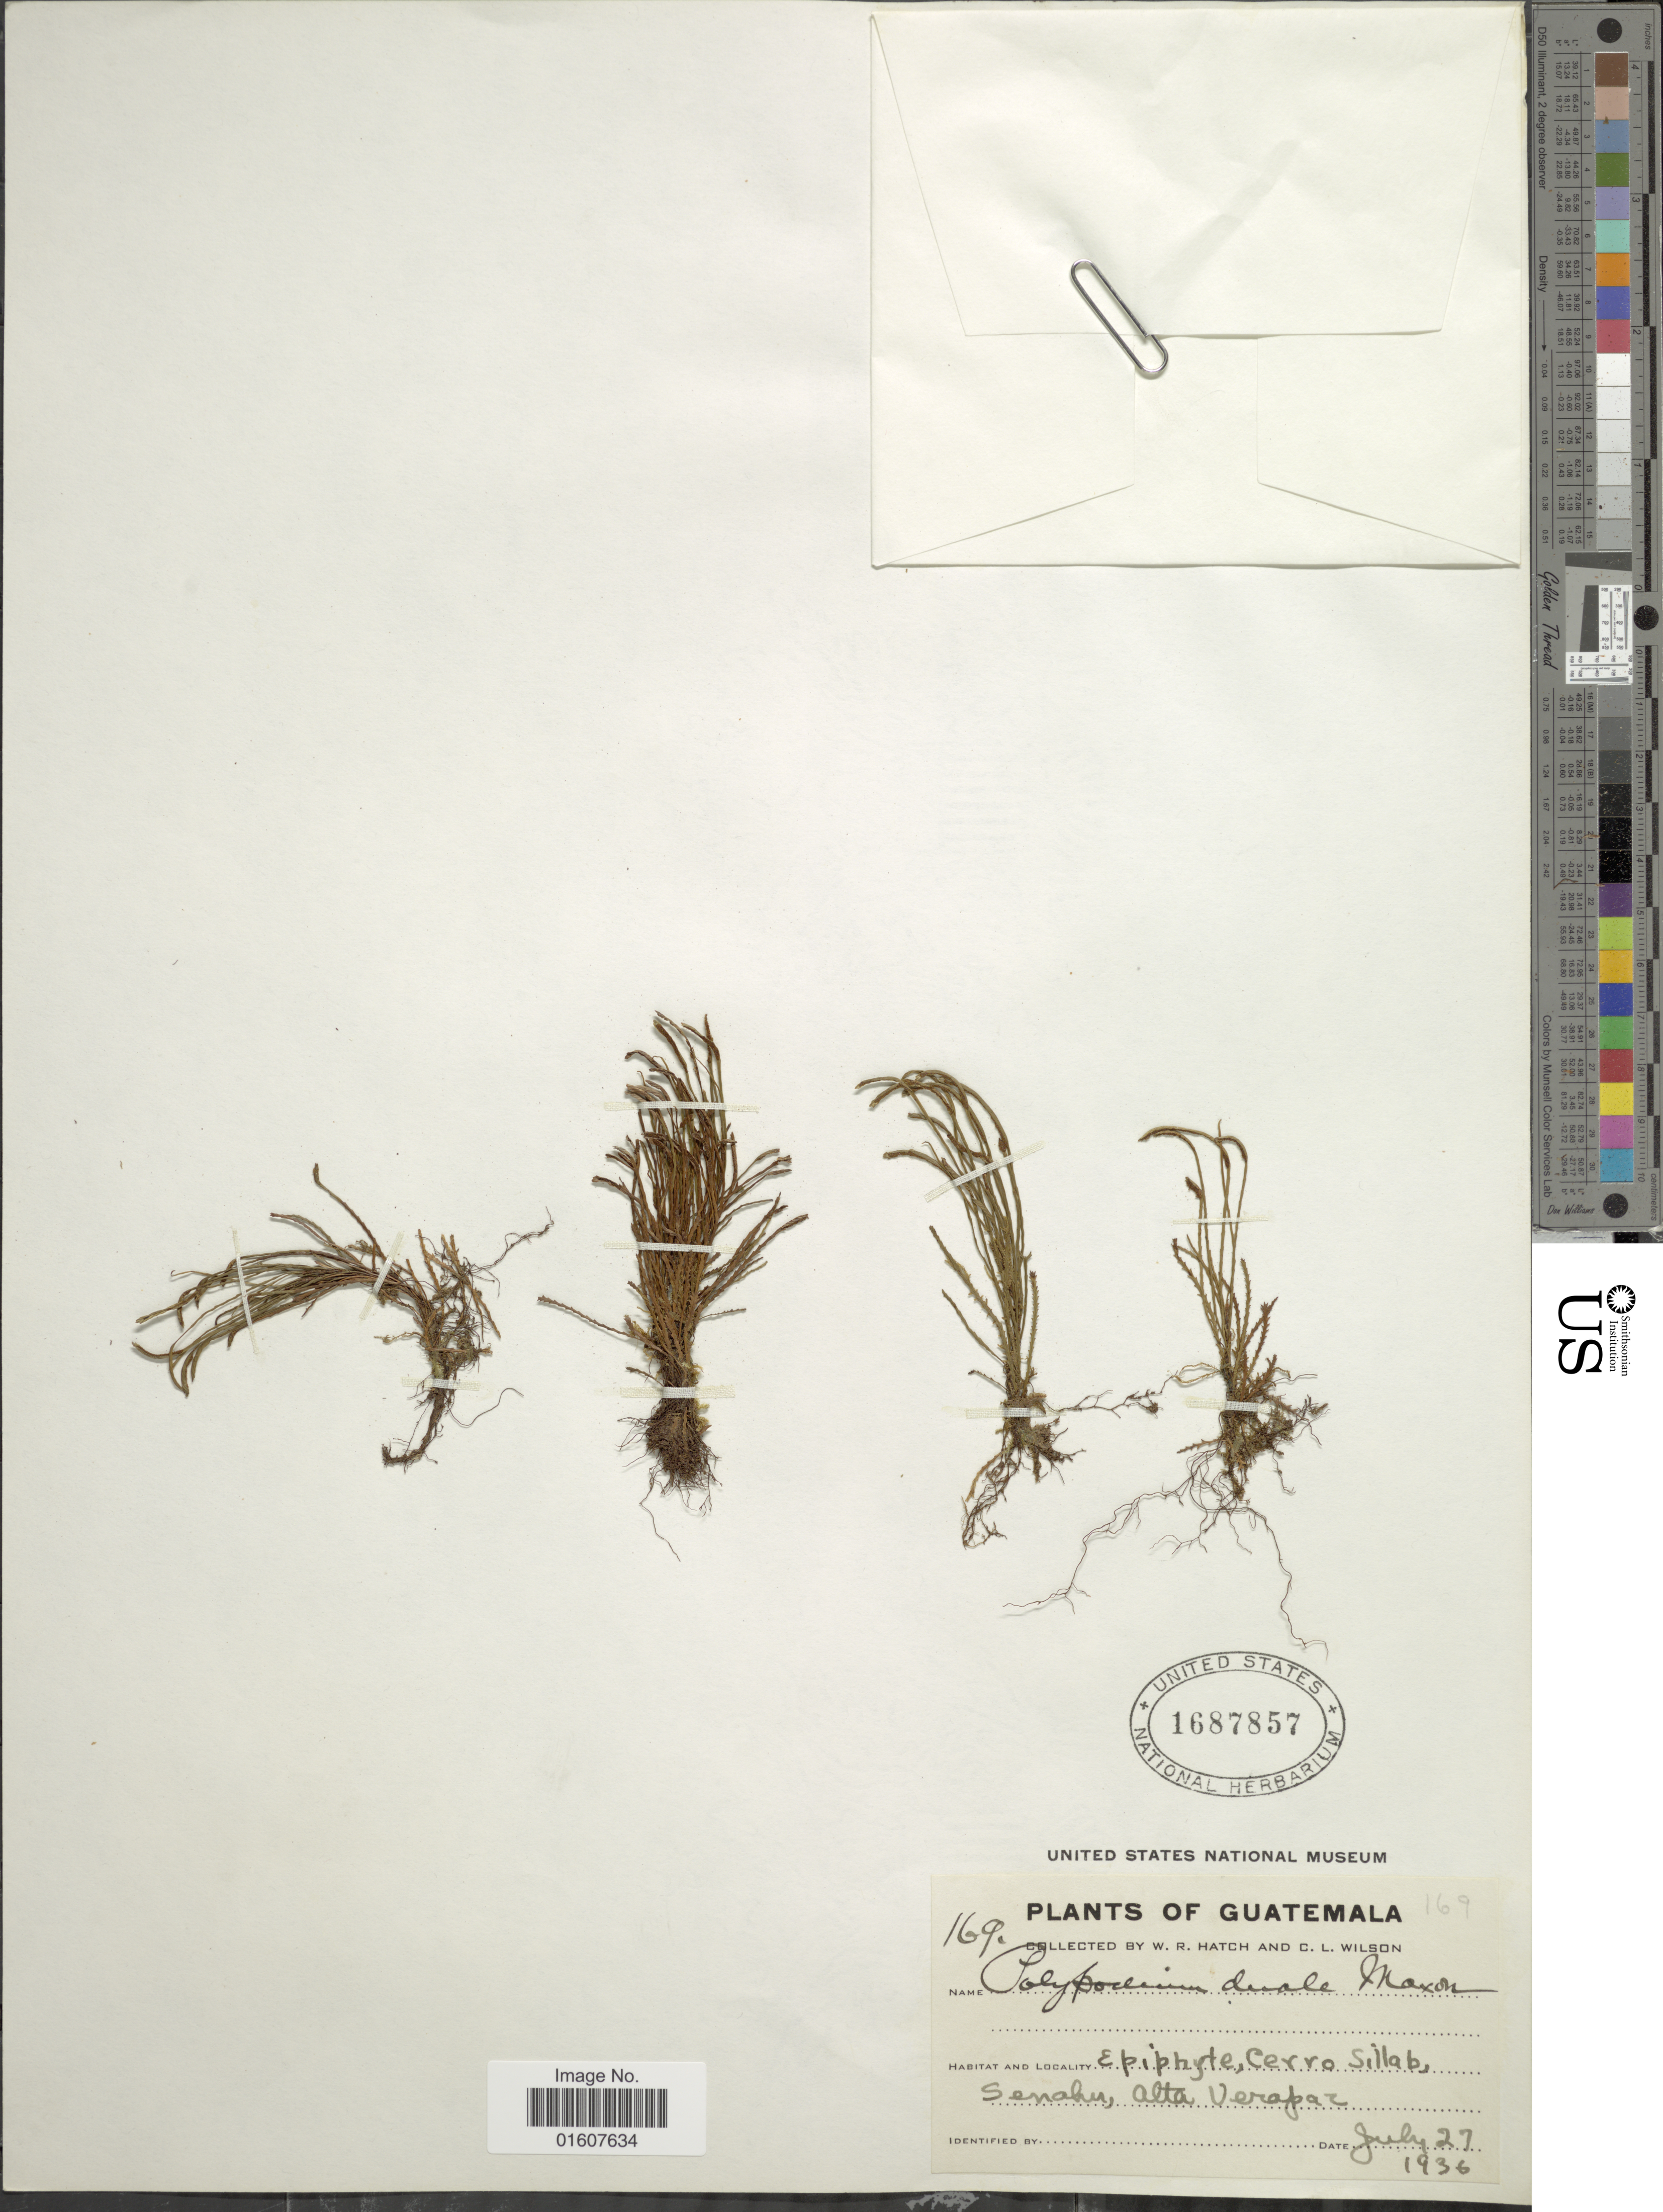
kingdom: Plantae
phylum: Tracheophyta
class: Polypodiopsida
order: Polypodiales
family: Polypodiaceae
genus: Cochlidium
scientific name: Cochlidium serrulatum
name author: (Sw.) L.E. Bishop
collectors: W. Hatch & C. L. Wilson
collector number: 169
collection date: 1936-07-27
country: Guatemala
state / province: Alta Verapaz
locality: Cerro Sillab, Senahu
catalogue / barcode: US 1687857